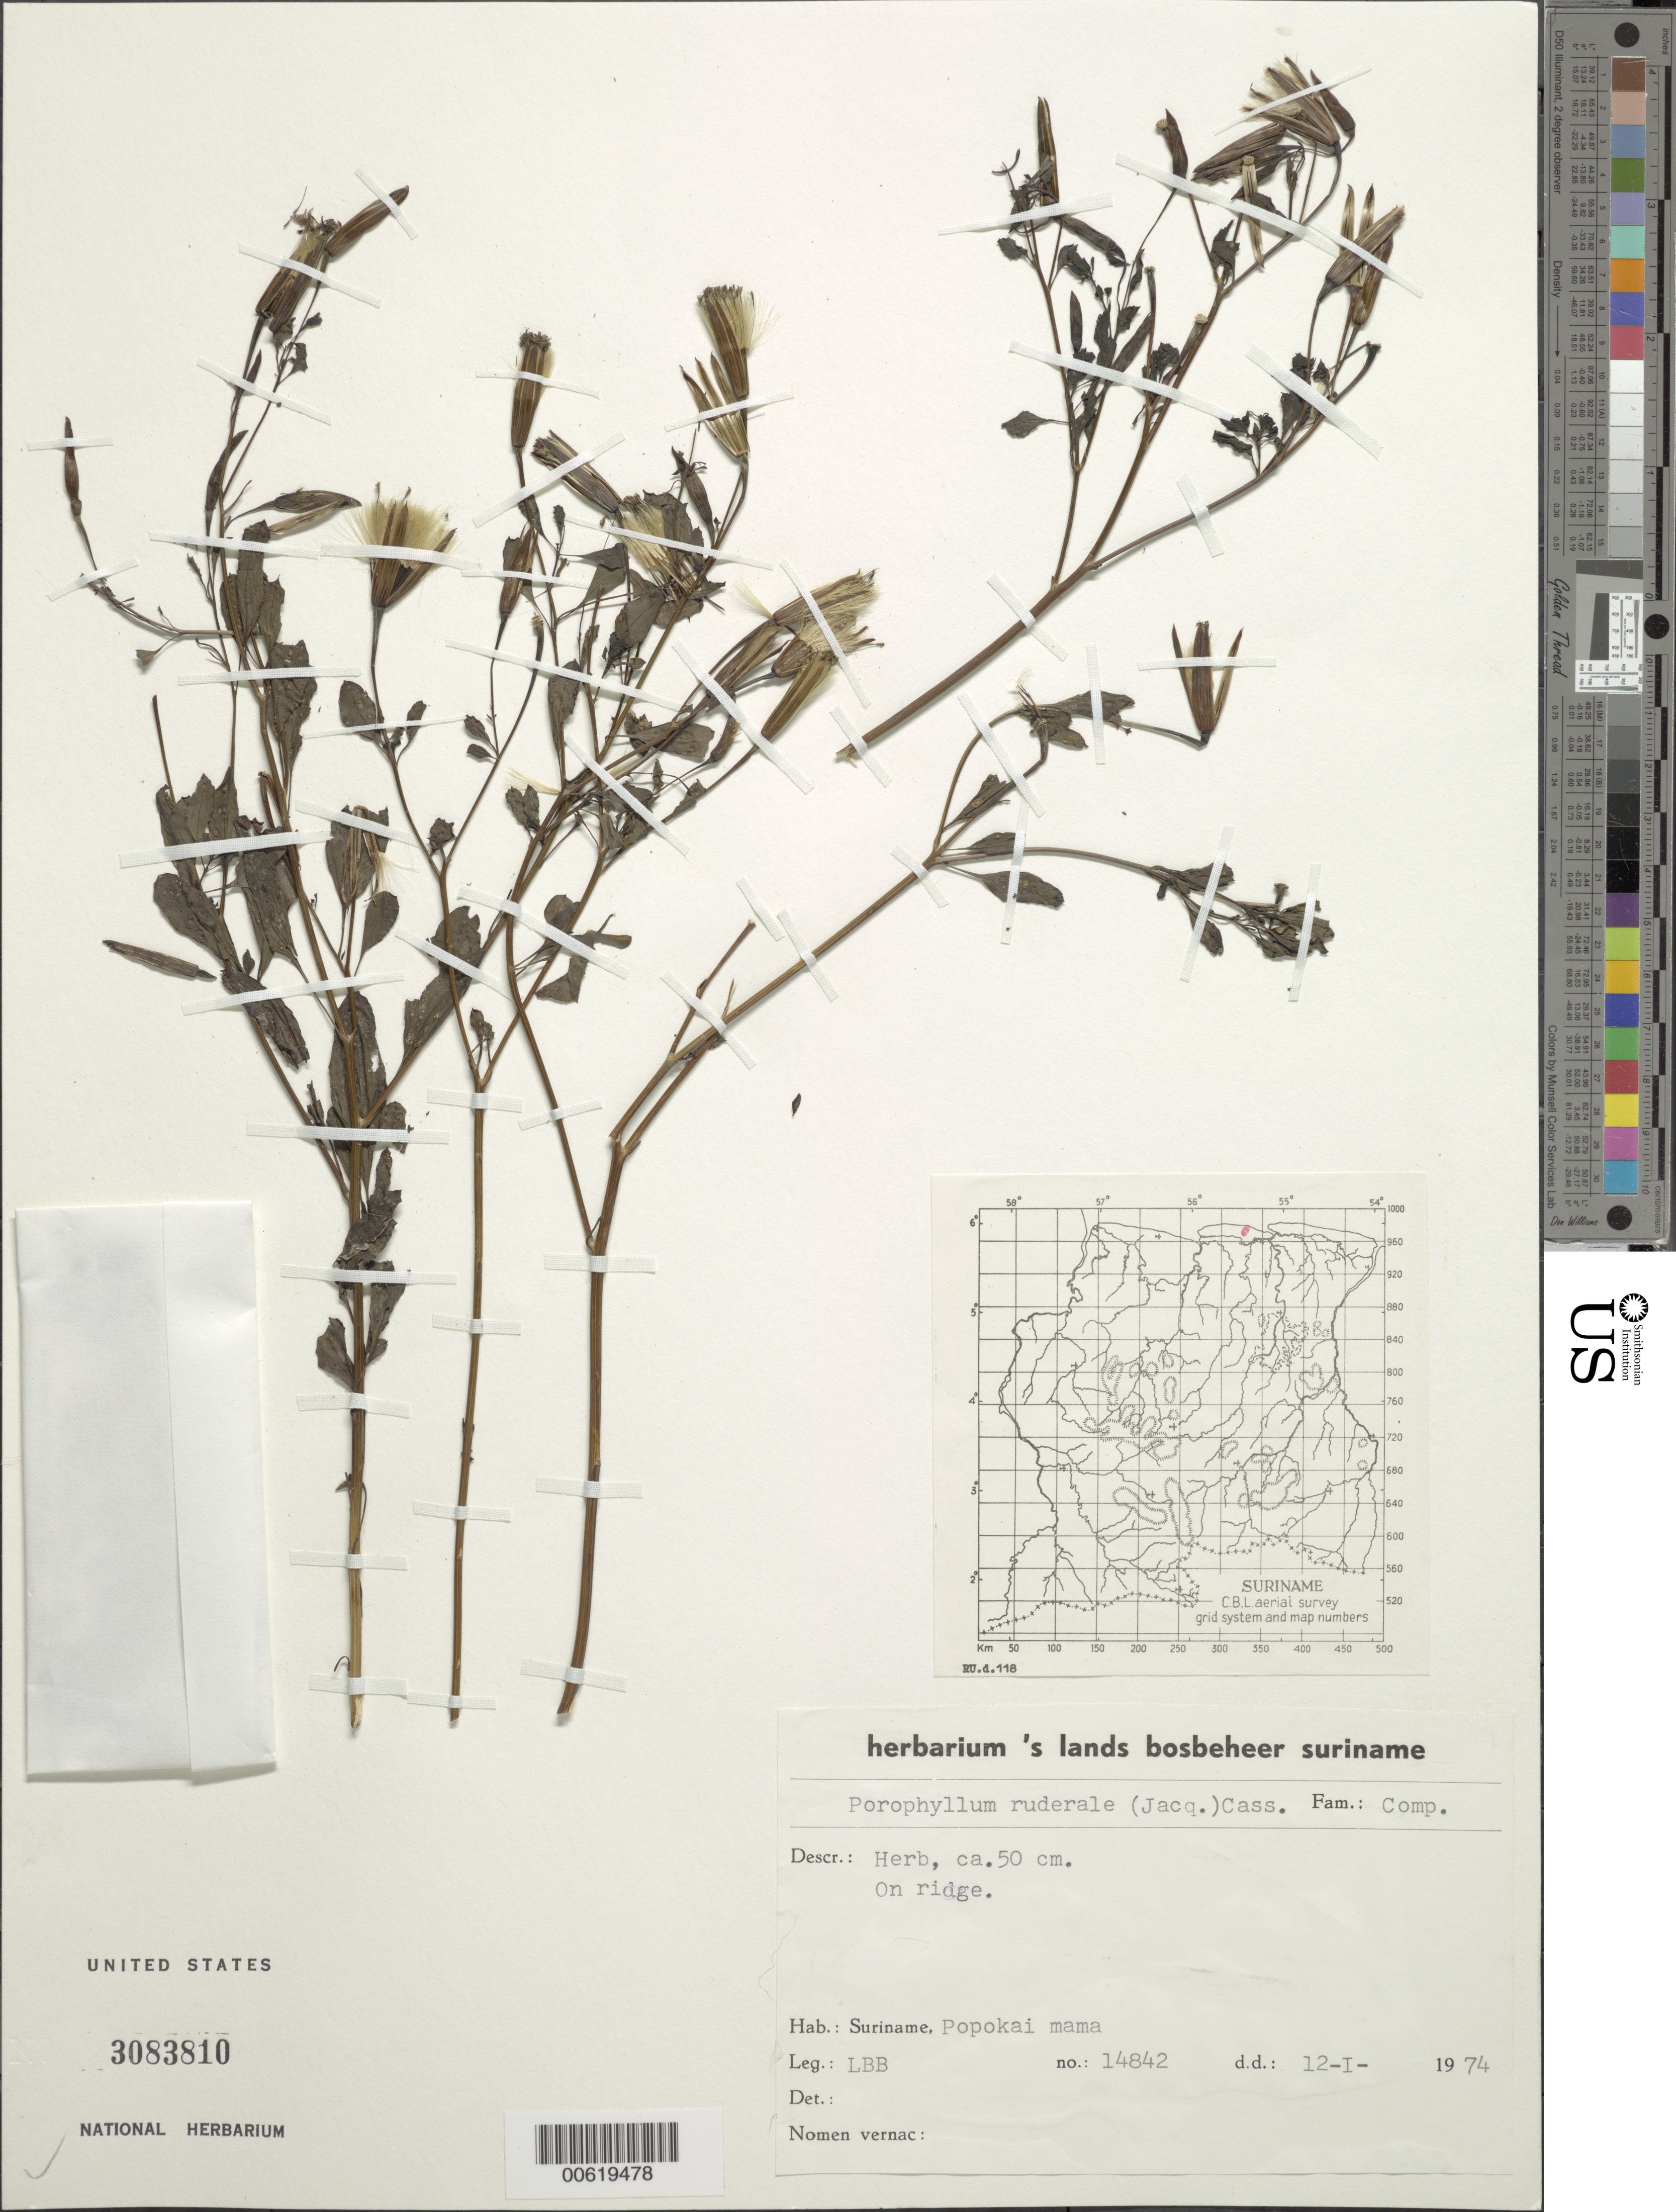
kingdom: Plantae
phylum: Tracheophyta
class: Magnoliopsida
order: Asterales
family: Asteraceae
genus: Porophyllum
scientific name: Porophyllum ruderale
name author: (Jacq.) Cass.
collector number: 14842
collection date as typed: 12-Jan-74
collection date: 1974-01-12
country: Suriname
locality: Popokai mama (Intelwakondre)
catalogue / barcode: US 3083810